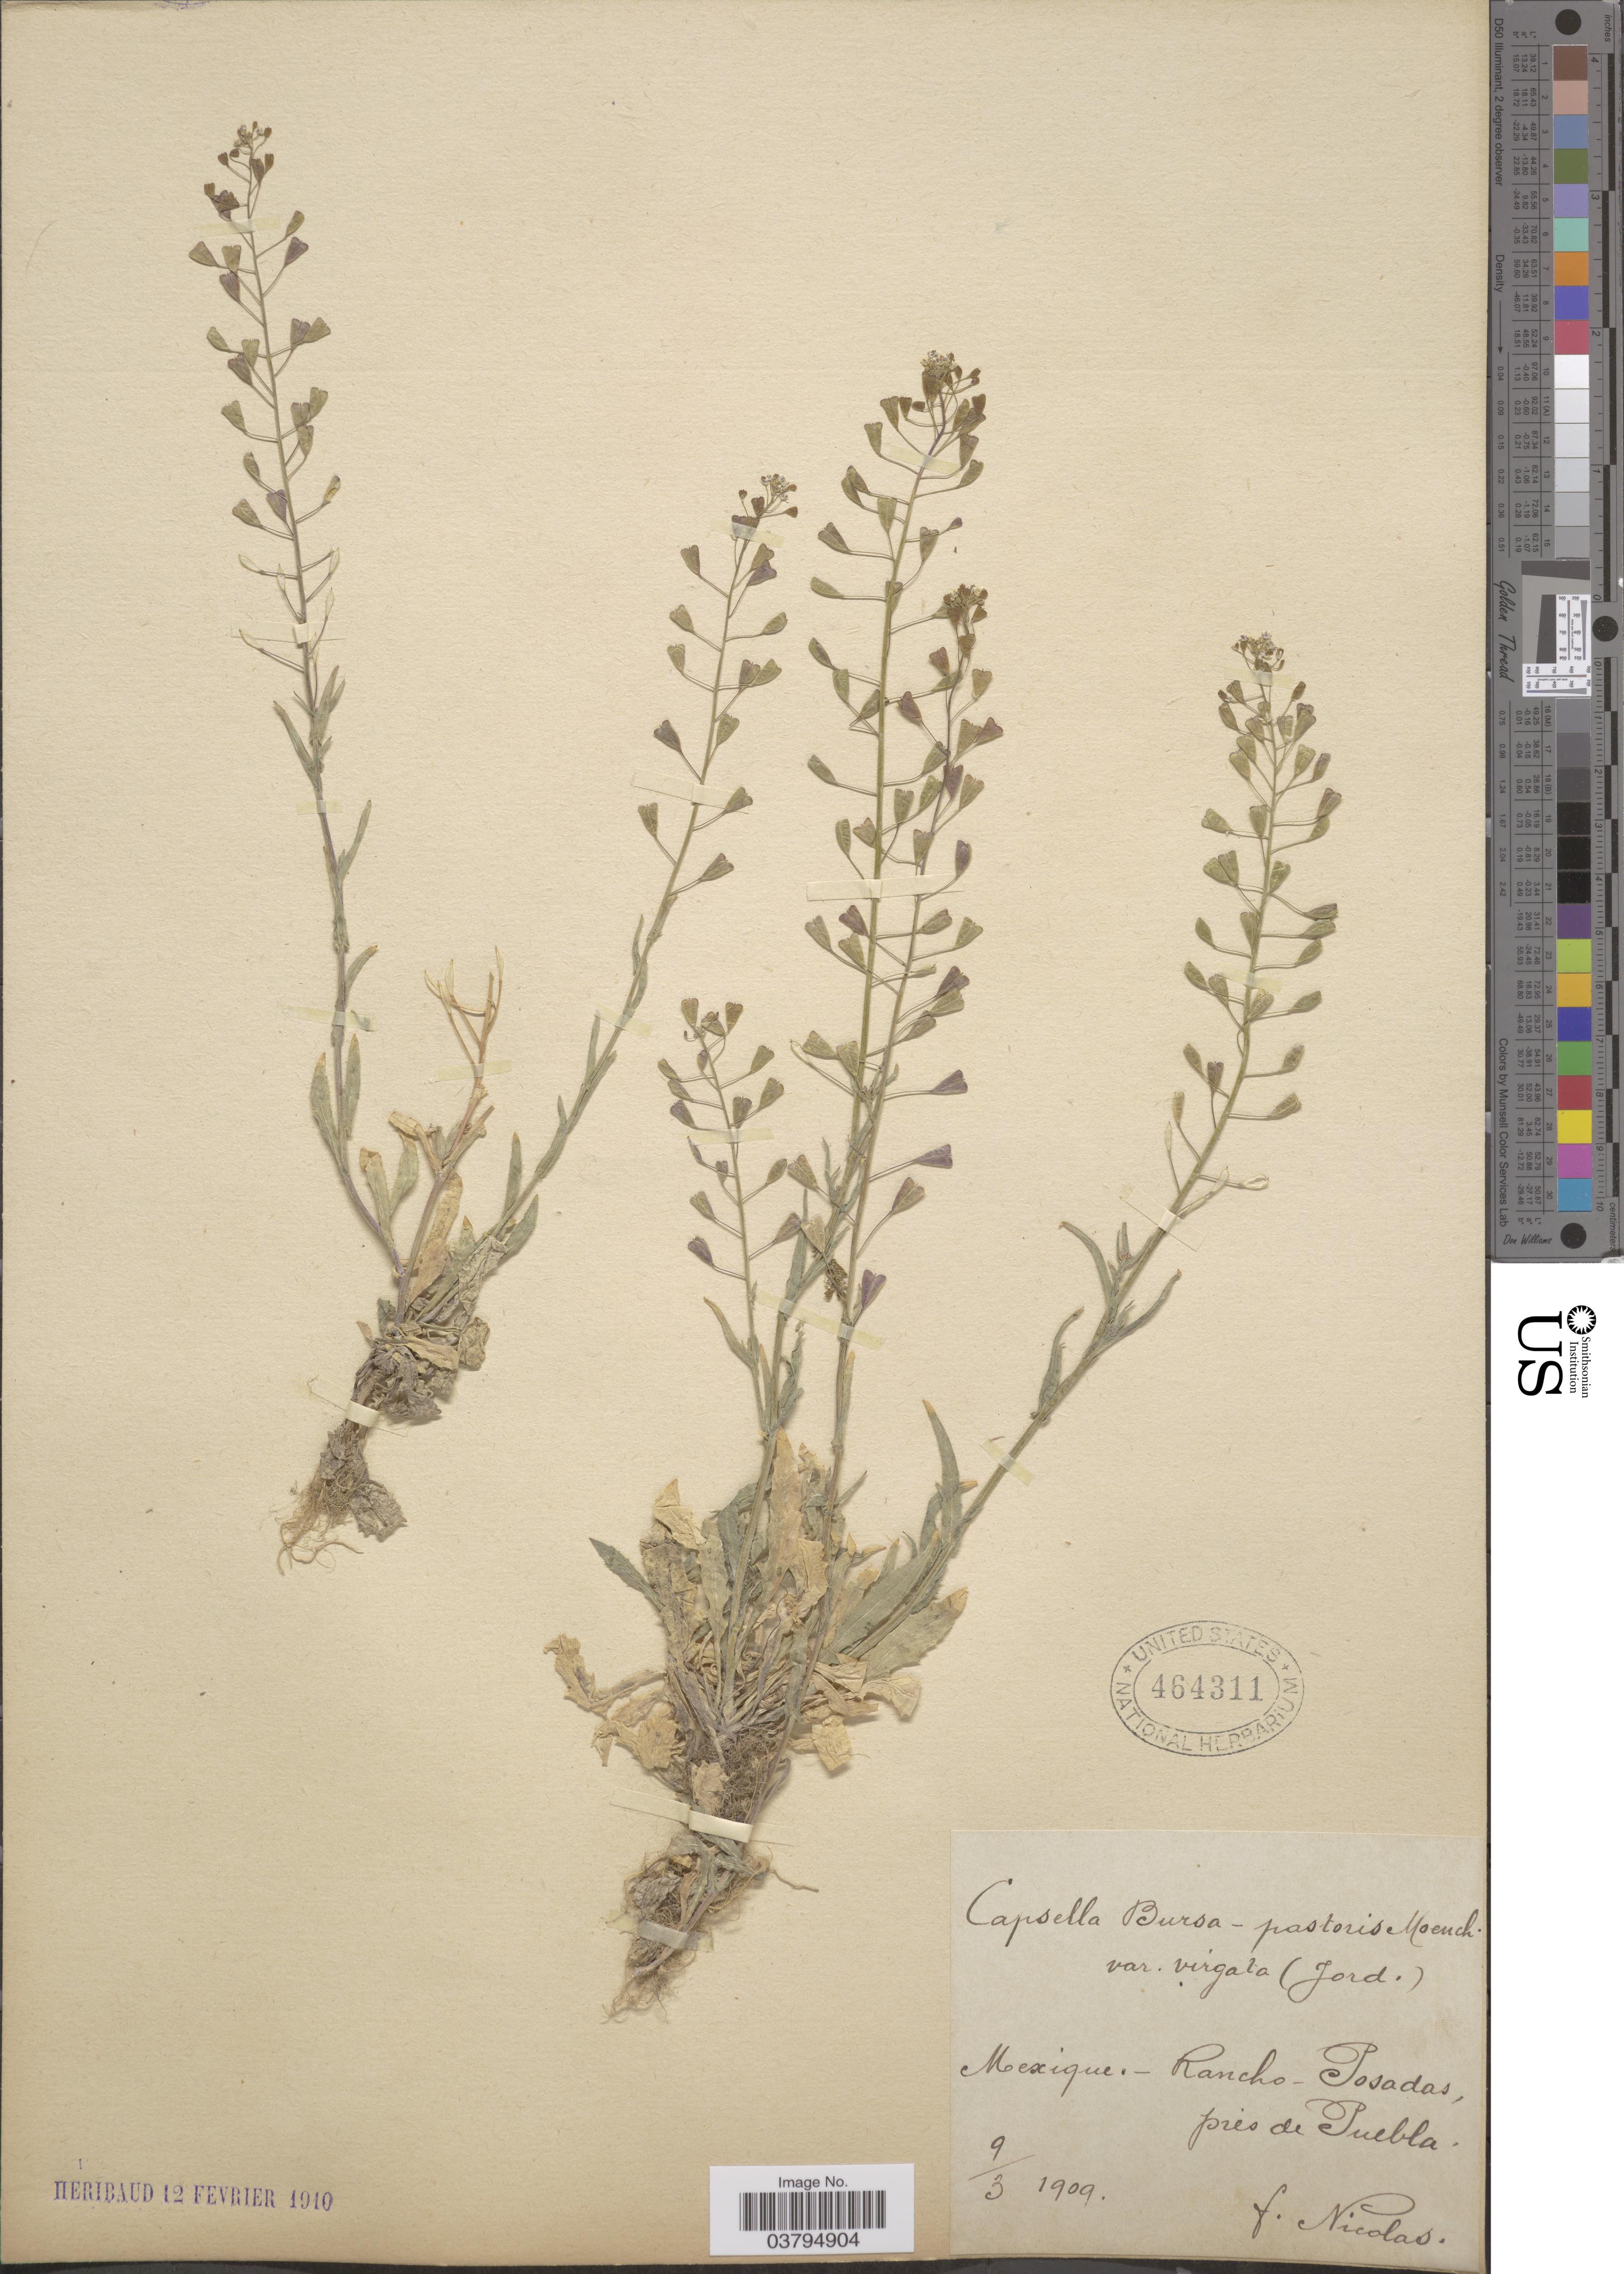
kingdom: Plantae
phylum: Tracheophyta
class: Magnoliopsida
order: Brassicales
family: Brassicaceae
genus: Capsella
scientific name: Capsella bursa-pastoris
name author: (L.) Medik.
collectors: F. Nicolas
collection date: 1909-03-09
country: Mexico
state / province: Puebla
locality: Rancho-Posadas, près de Puebla.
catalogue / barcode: US 464311